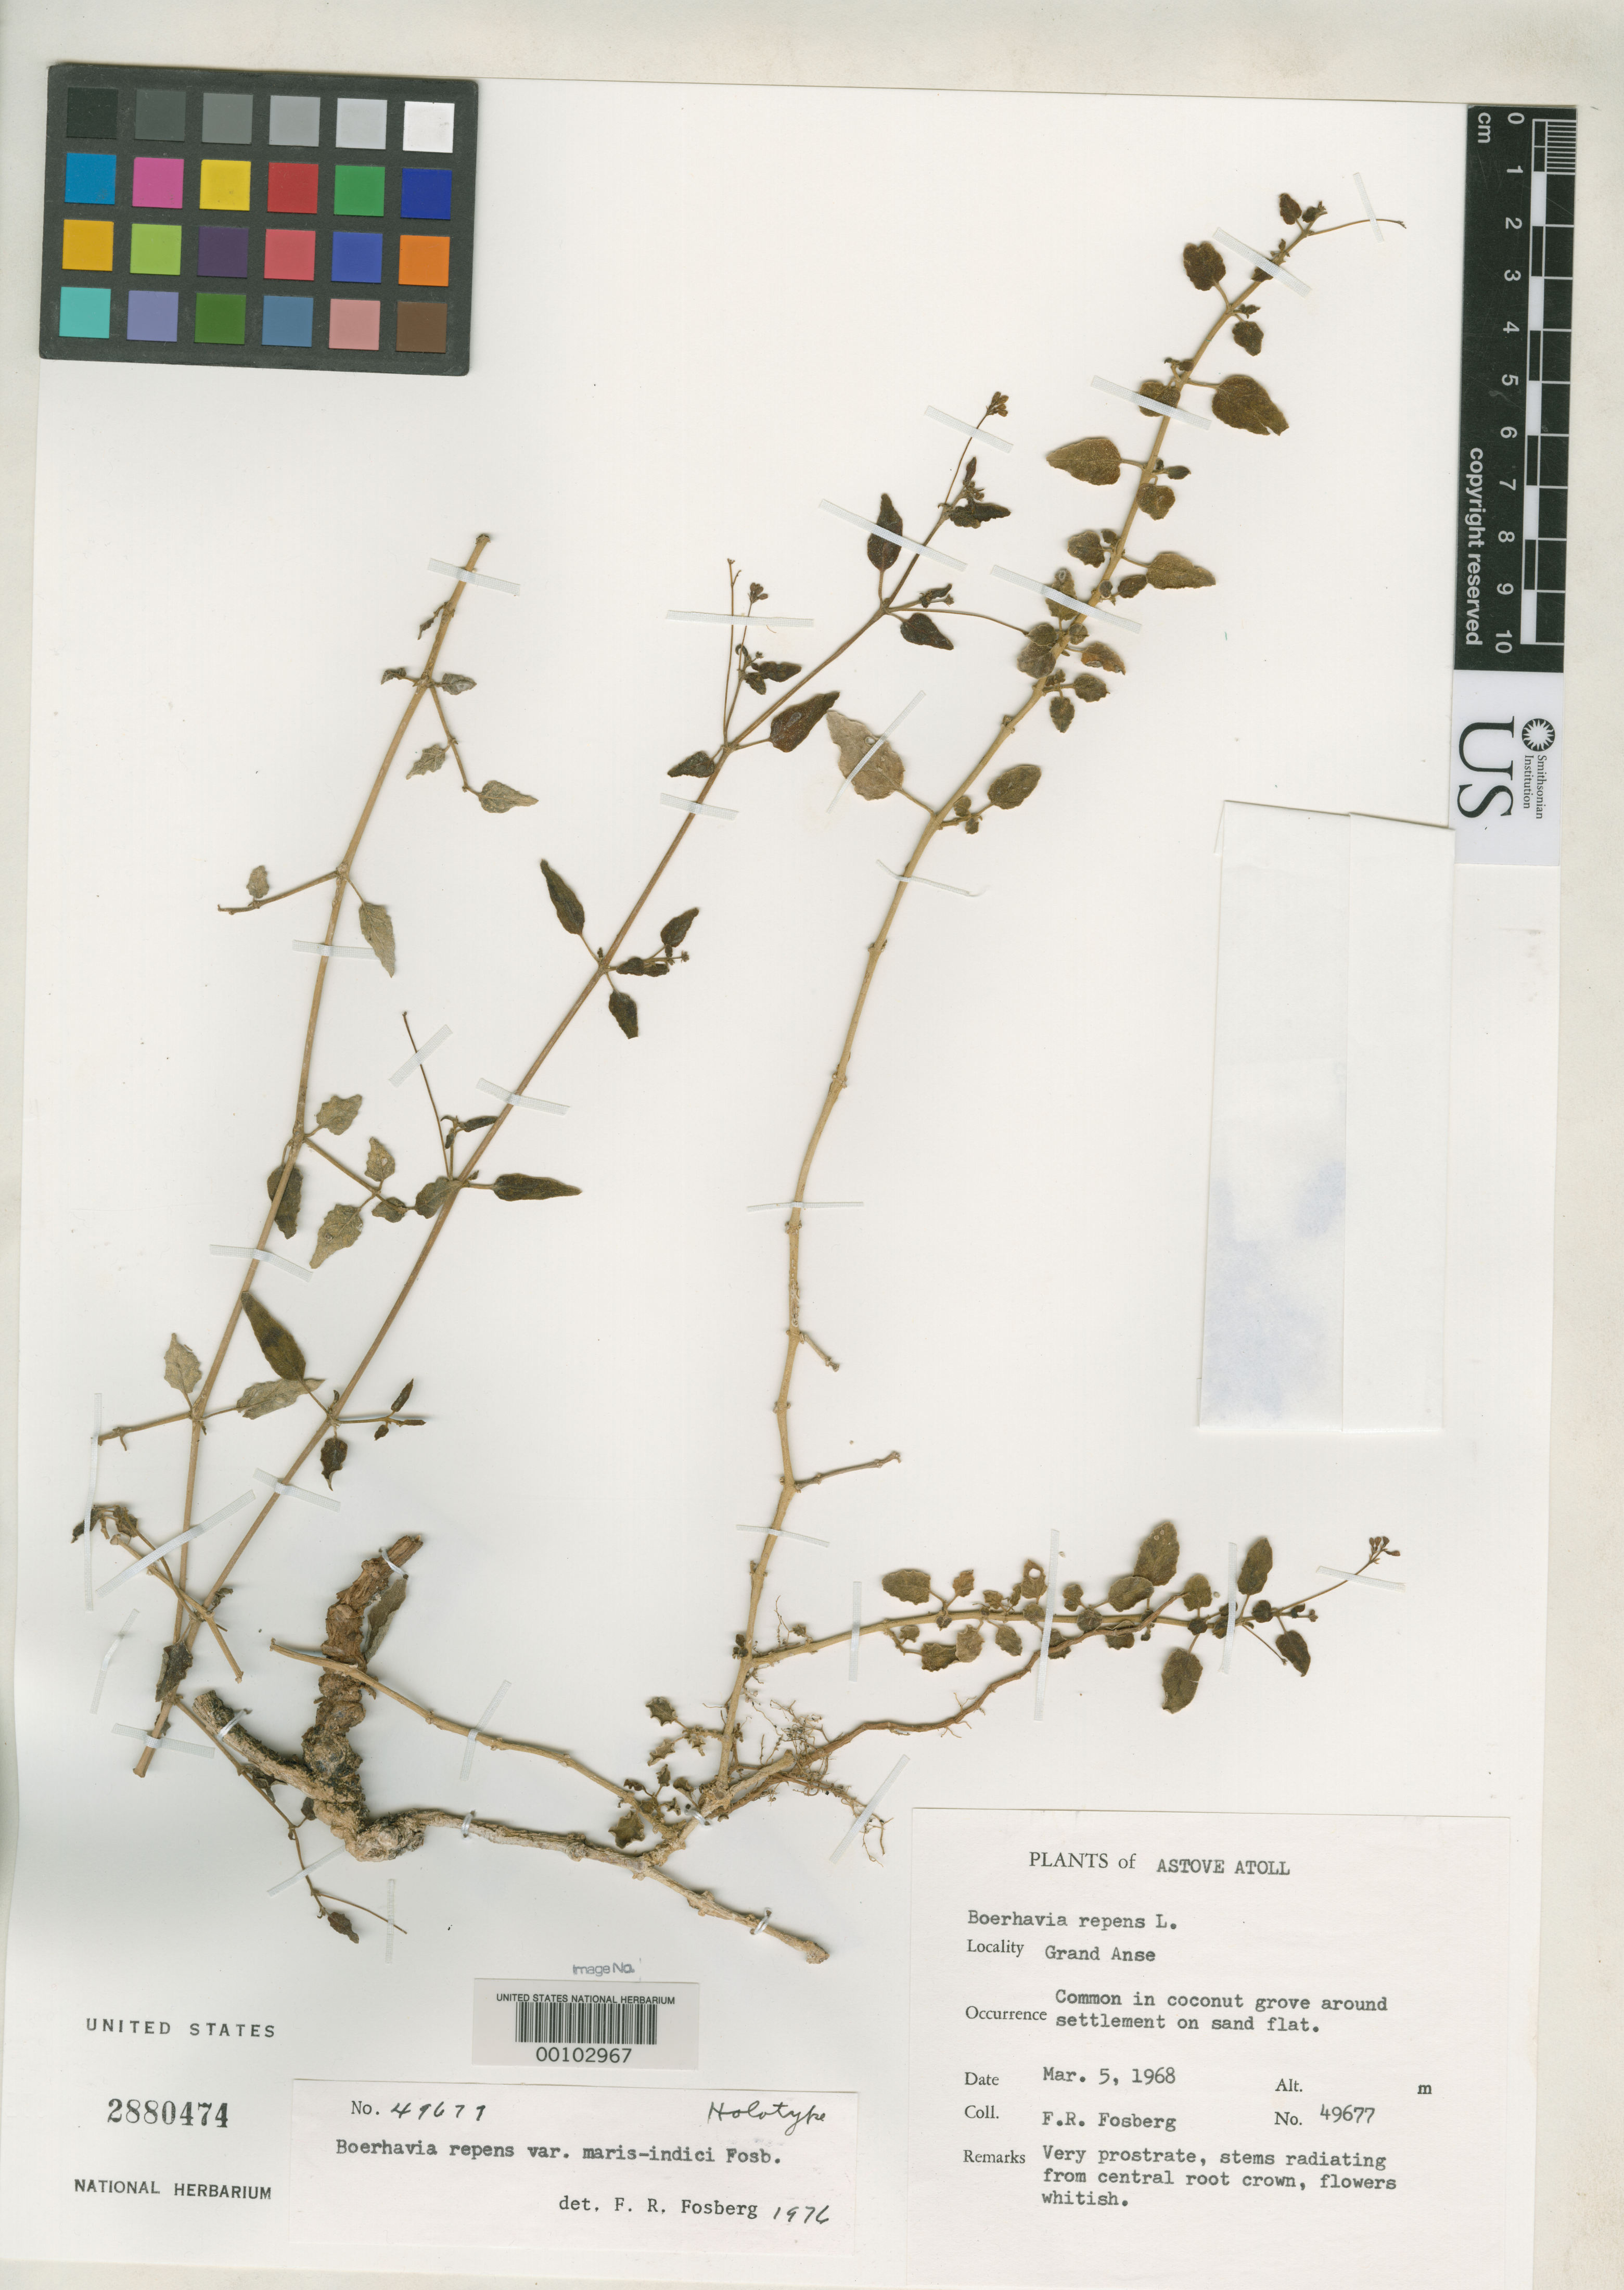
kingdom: Plantae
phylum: Tracheophyta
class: Magnoliopsida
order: Caryophyllales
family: Nyctaginaceae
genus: Boerhavia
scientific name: Boerhavia repens var. maris-indici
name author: Fosberg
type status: Holotype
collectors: F. R. Fosberg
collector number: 49677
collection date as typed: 05 Mar 1968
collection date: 1968-03-05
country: Seychelles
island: Astove Atoll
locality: Grand Anse.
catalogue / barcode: US 2880474